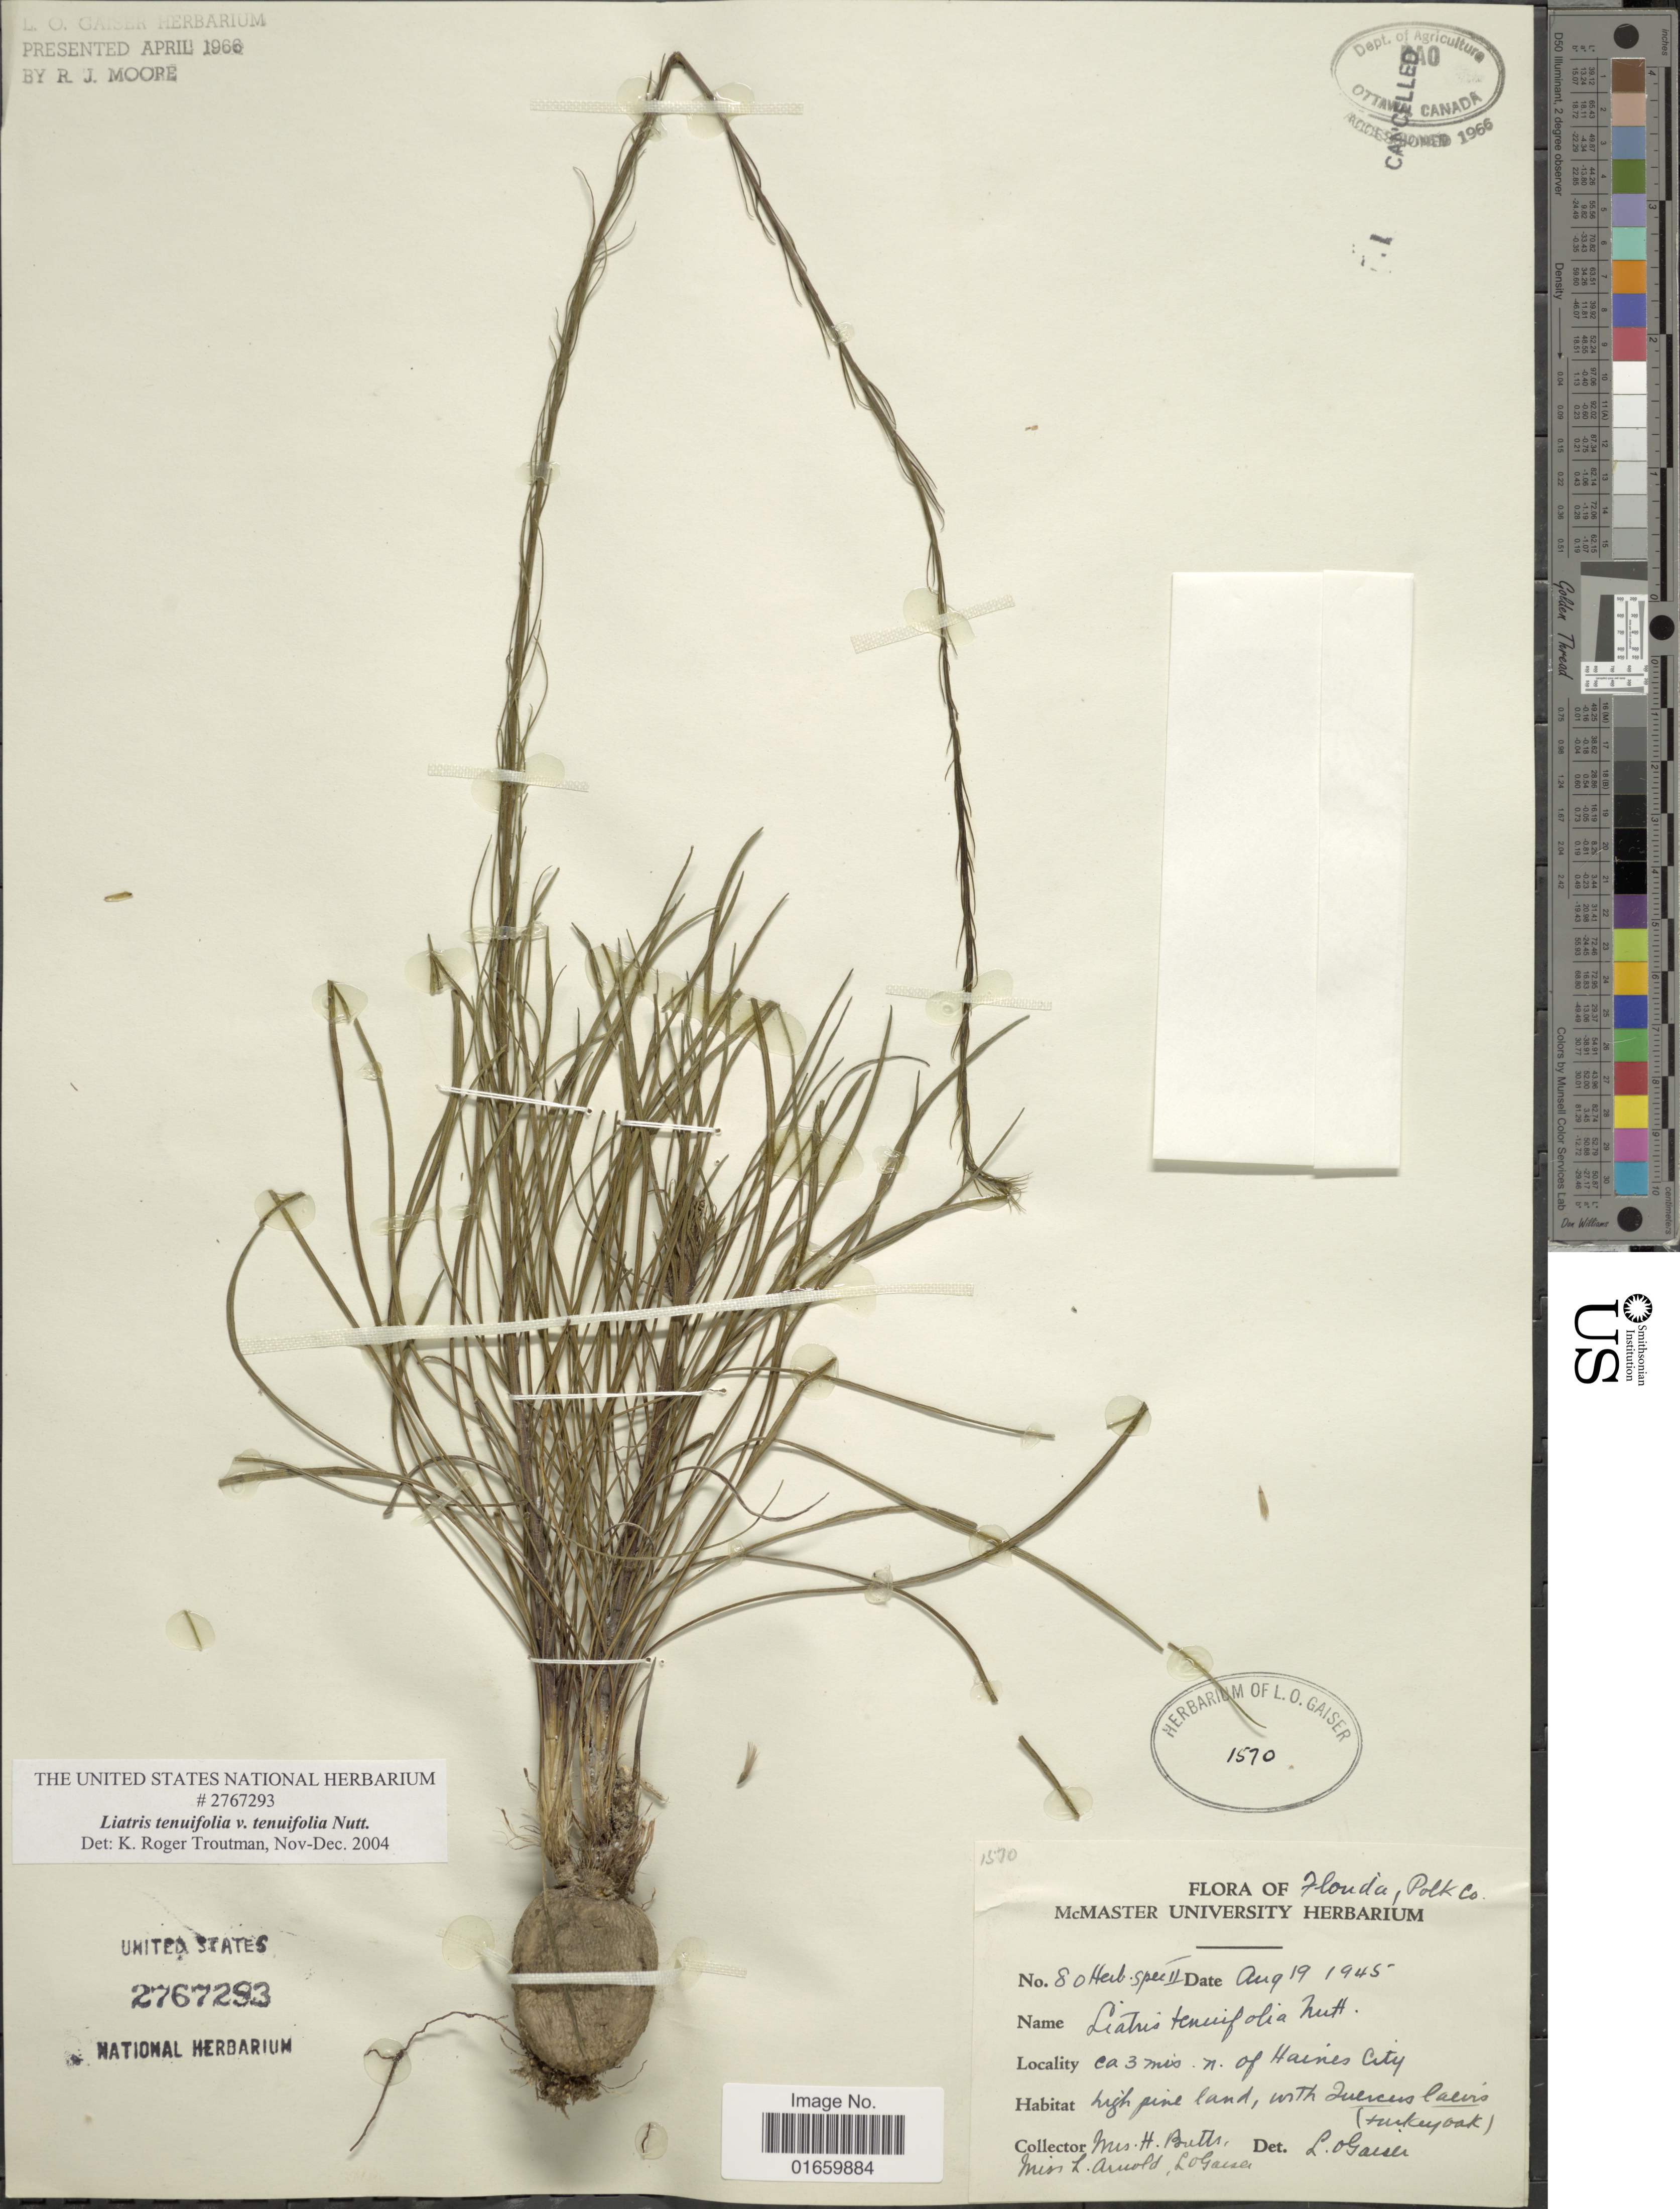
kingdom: Plantae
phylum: Tracheophyta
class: Magnoliopsida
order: Asterales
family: Asteraceae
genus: Liatris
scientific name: Liatris tenuifolia var. tenuifolia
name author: Nutt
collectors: H. Butts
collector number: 80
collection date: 1945-08-19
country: United States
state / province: Florida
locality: Polk Co., Ca. 3 mi. n. of Haines City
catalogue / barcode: US 2767283